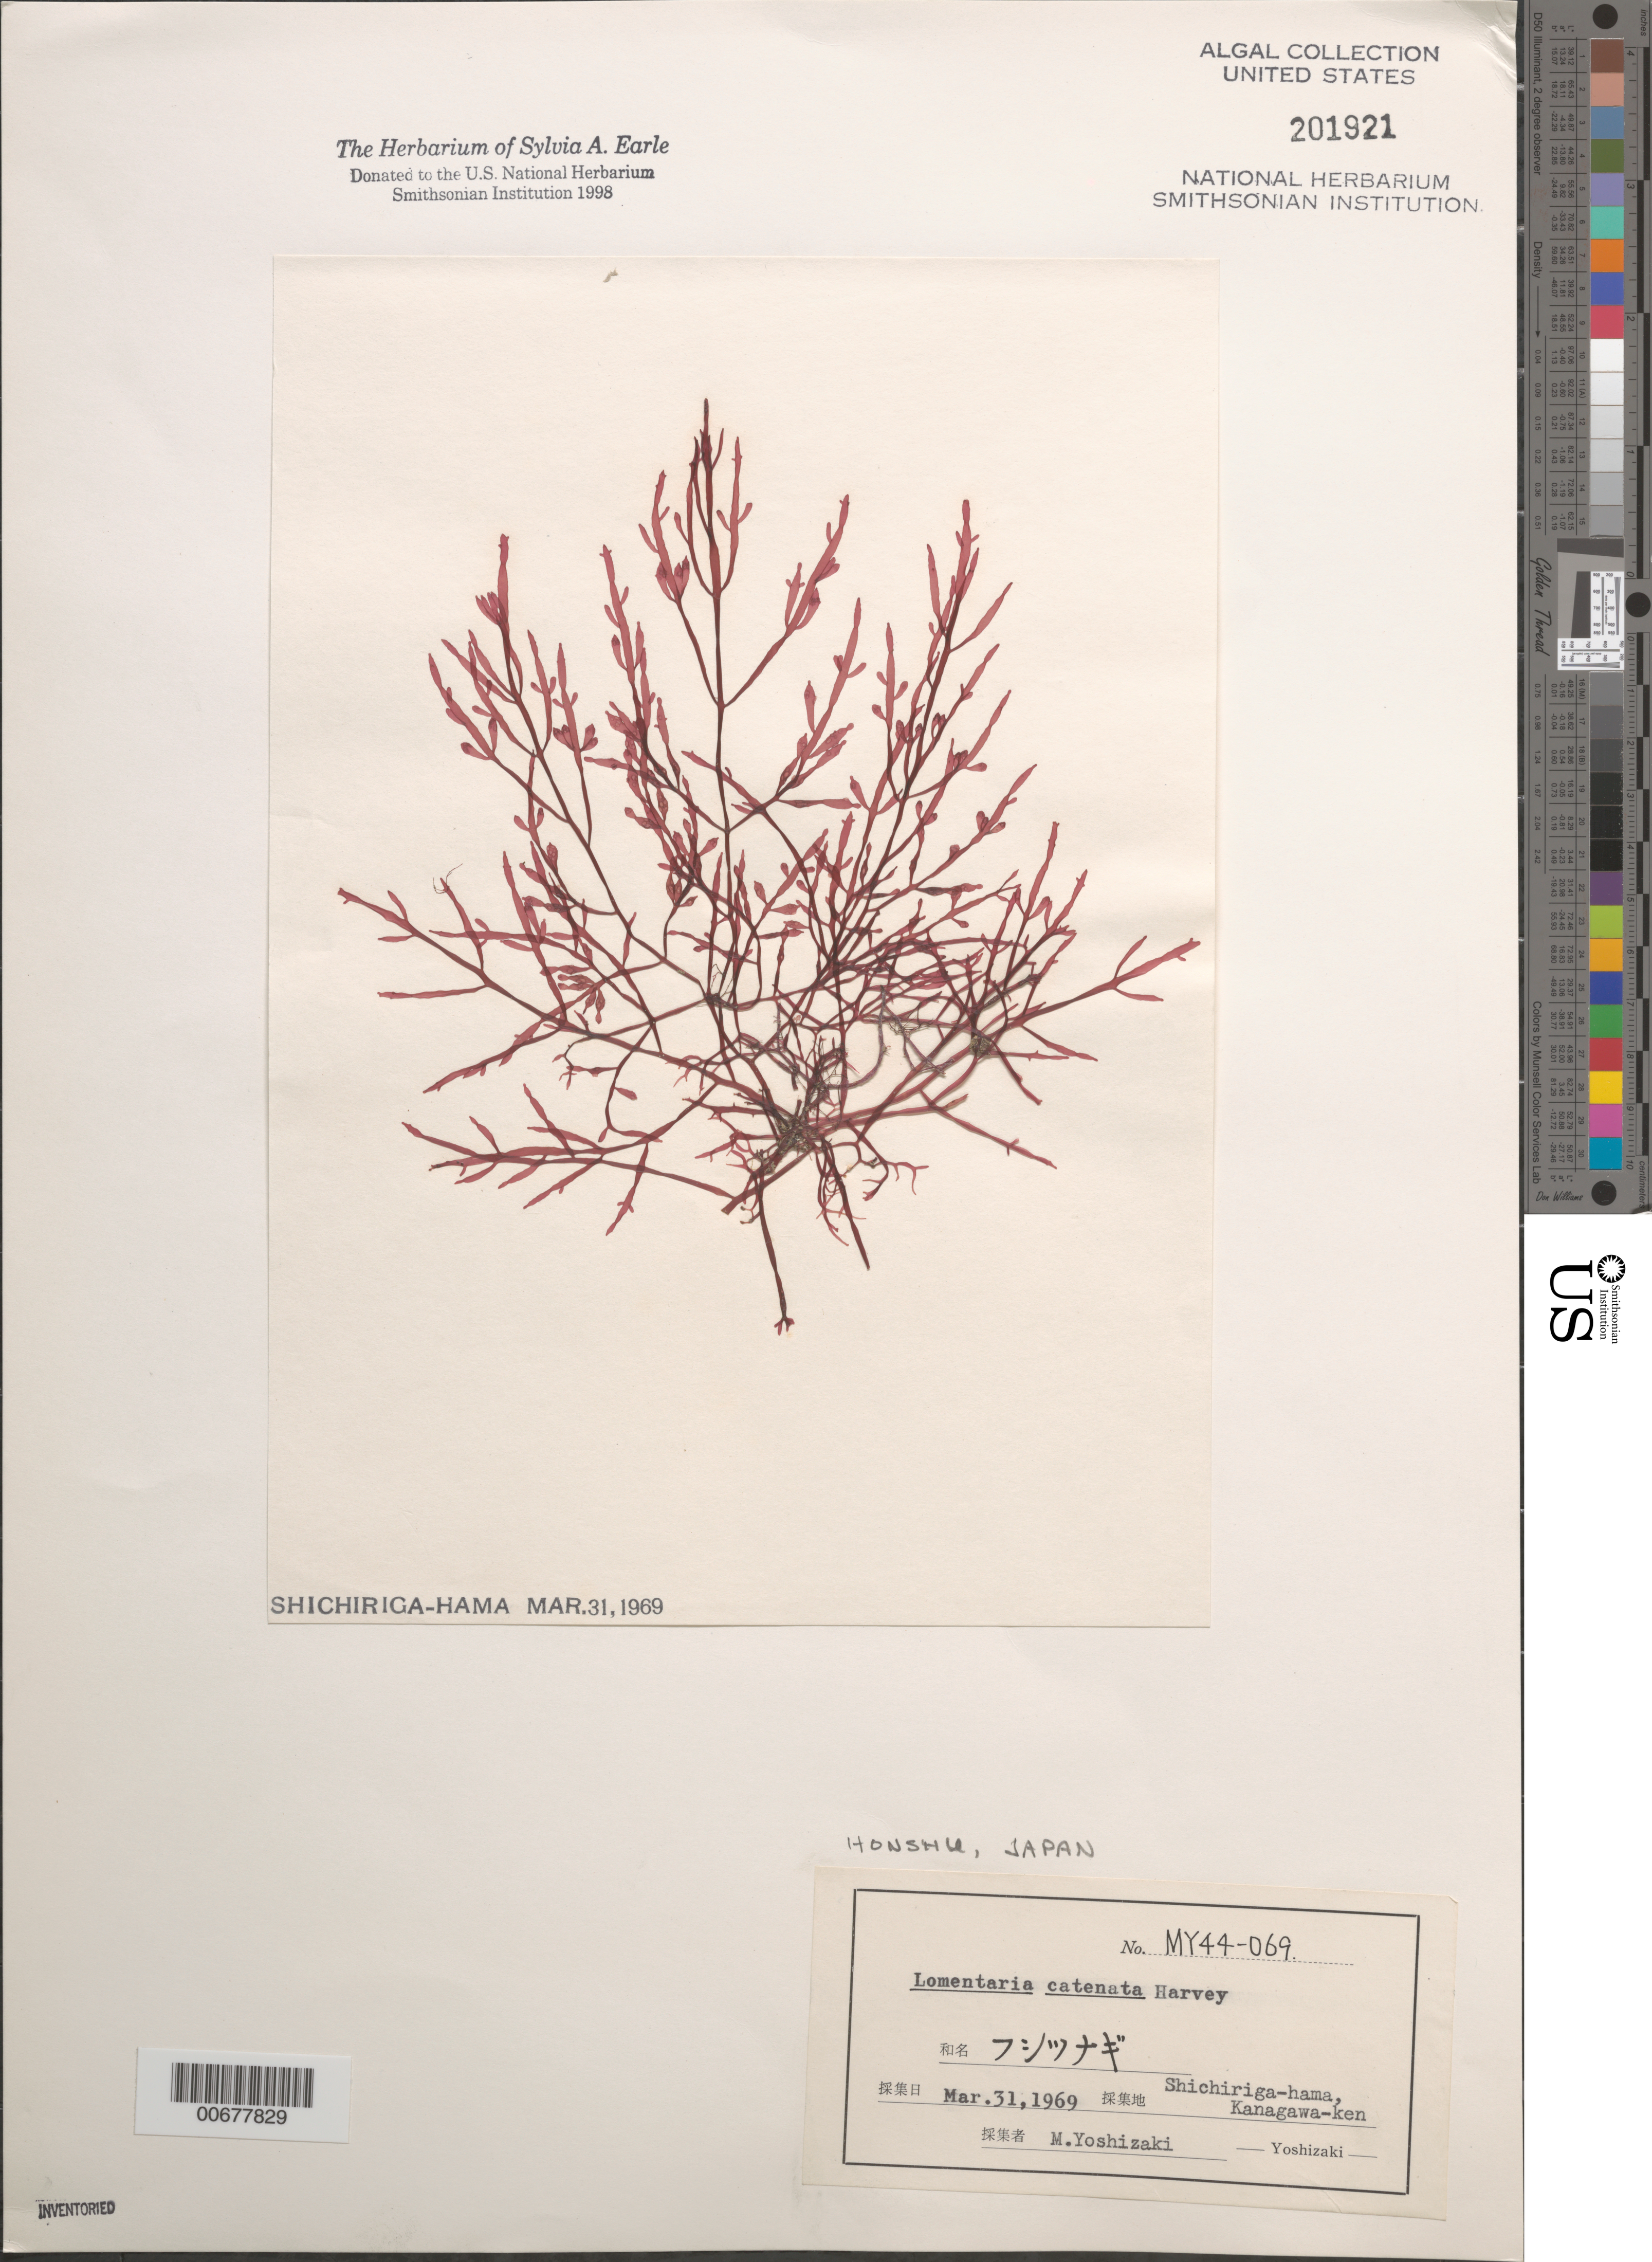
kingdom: Plantae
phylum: Rhodophyta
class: Florideophyceae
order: Rhodymeniales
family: Lomentariaceae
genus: Fushitsunagia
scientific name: Fushitsunagia catenata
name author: (Harv.) Filloramo & G.W. Saunders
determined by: Algae name updating Project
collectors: M. Yoshizaki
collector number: MY 44-069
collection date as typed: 31 Mar 1969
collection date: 1969-03-31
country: Japan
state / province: Kanagawa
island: Honshu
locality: Shichiriga-hama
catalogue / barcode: US 201921